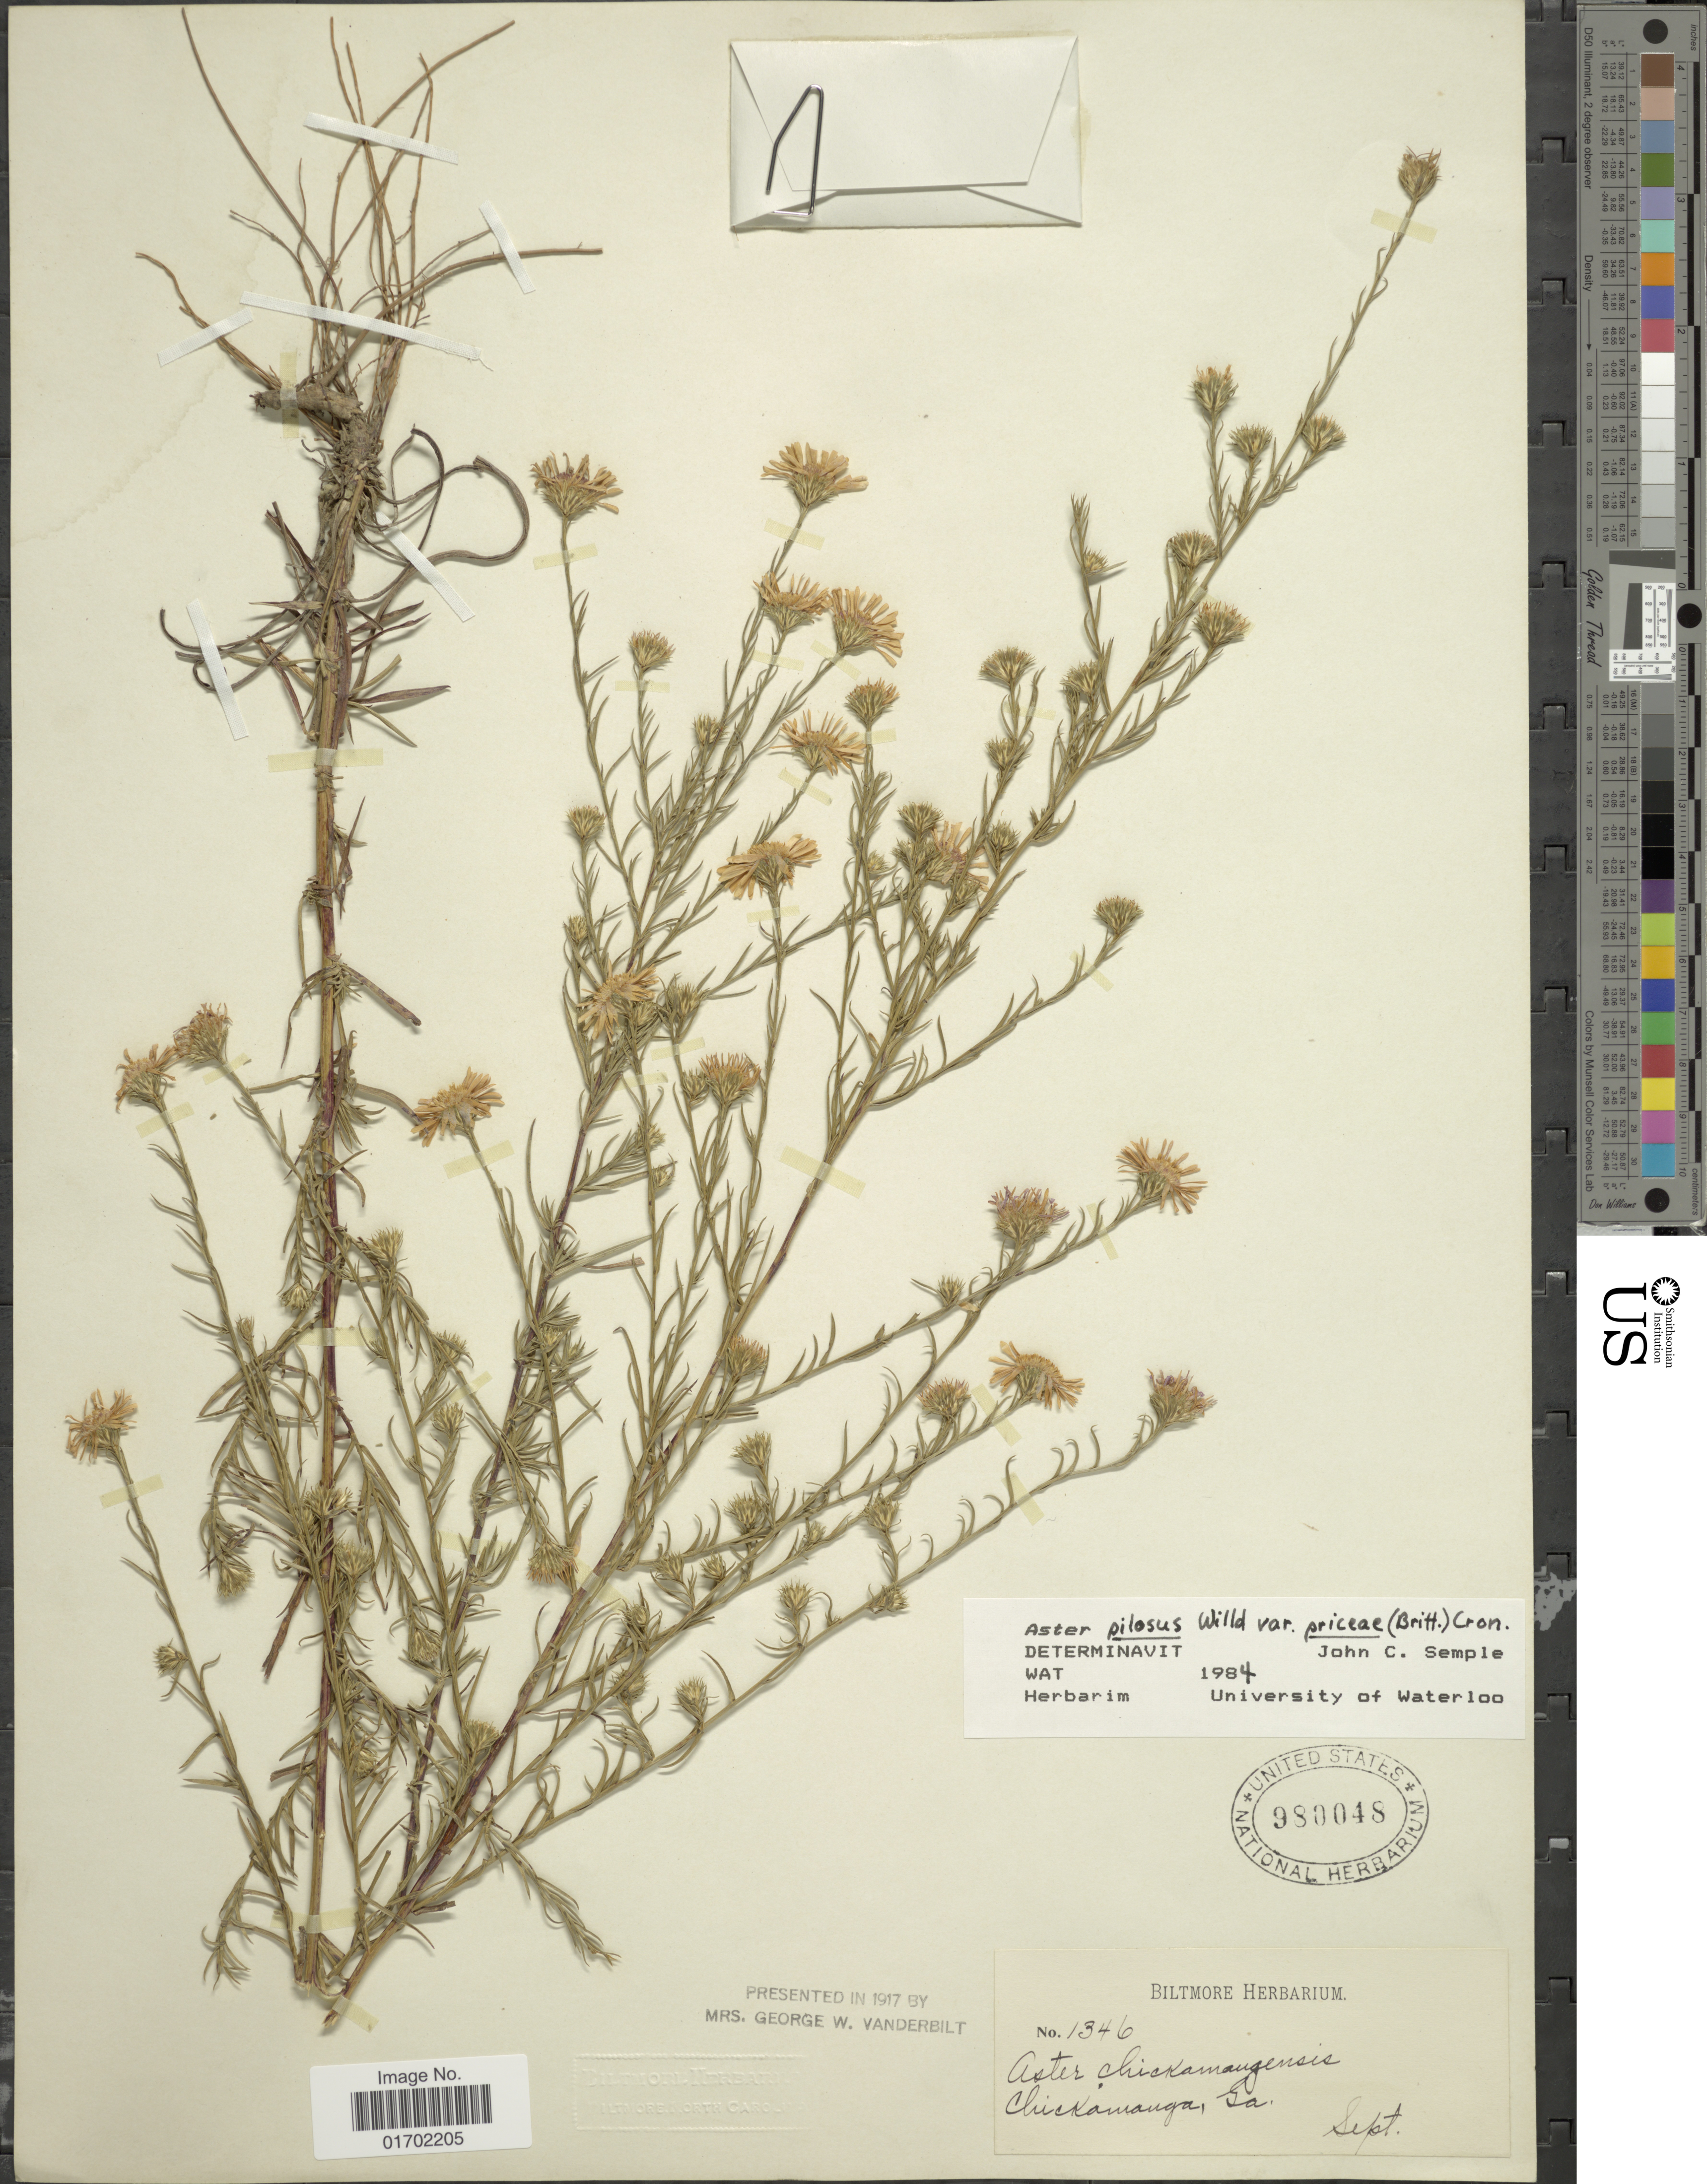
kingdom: Plantae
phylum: Tracheophyta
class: Magnoliopsida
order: Asterales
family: Asteraceae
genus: Symphyotrichum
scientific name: Symphyotrichum pilosum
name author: (Willd.) G.L. Nesom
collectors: ex herb. Biltmore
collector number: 1346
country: United States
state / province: Georgia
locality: Chickamang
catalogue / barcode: US 980048